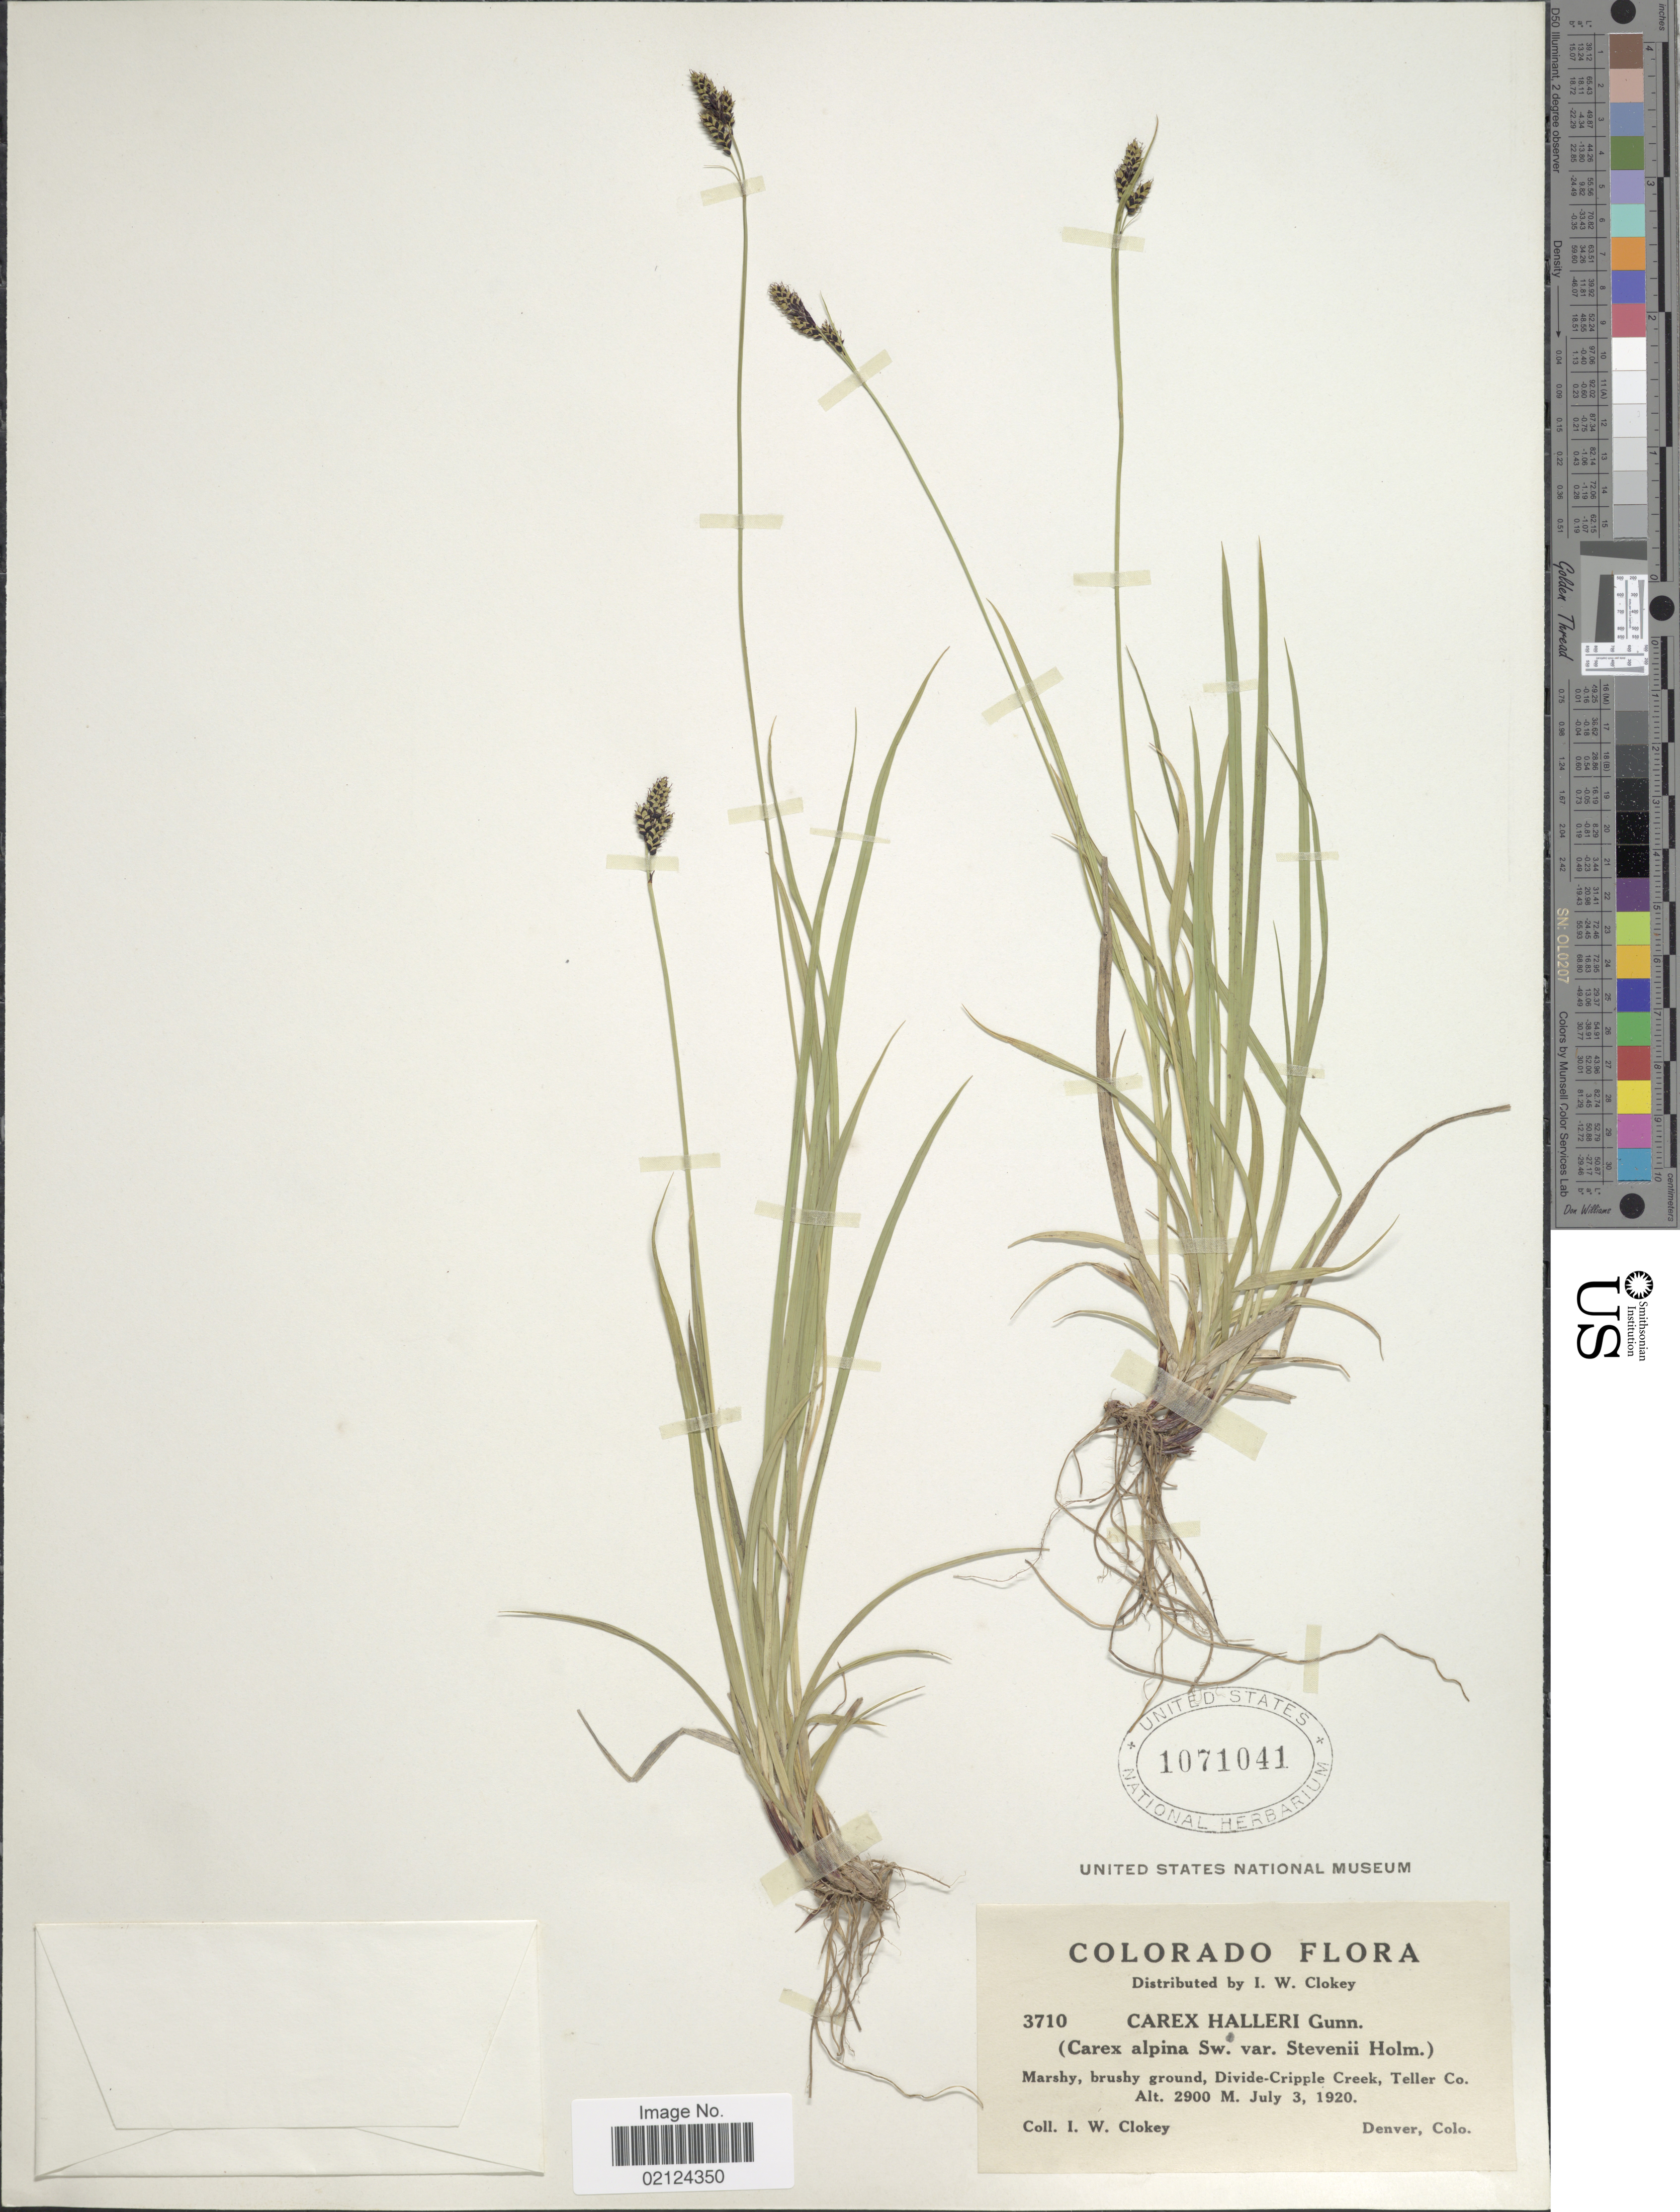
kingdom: Plantae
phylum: Tracheophyta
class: Liliopsida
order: Poales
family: Cyperaceae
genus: Carex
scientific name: Carex media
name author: R. Br.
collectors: I. W. Clokey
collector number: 3710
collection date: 1920-07-03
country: United States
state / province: Colorado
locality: Divide-Cripple Creek, Teller Co.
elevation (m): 2900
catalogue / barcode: US 1071041